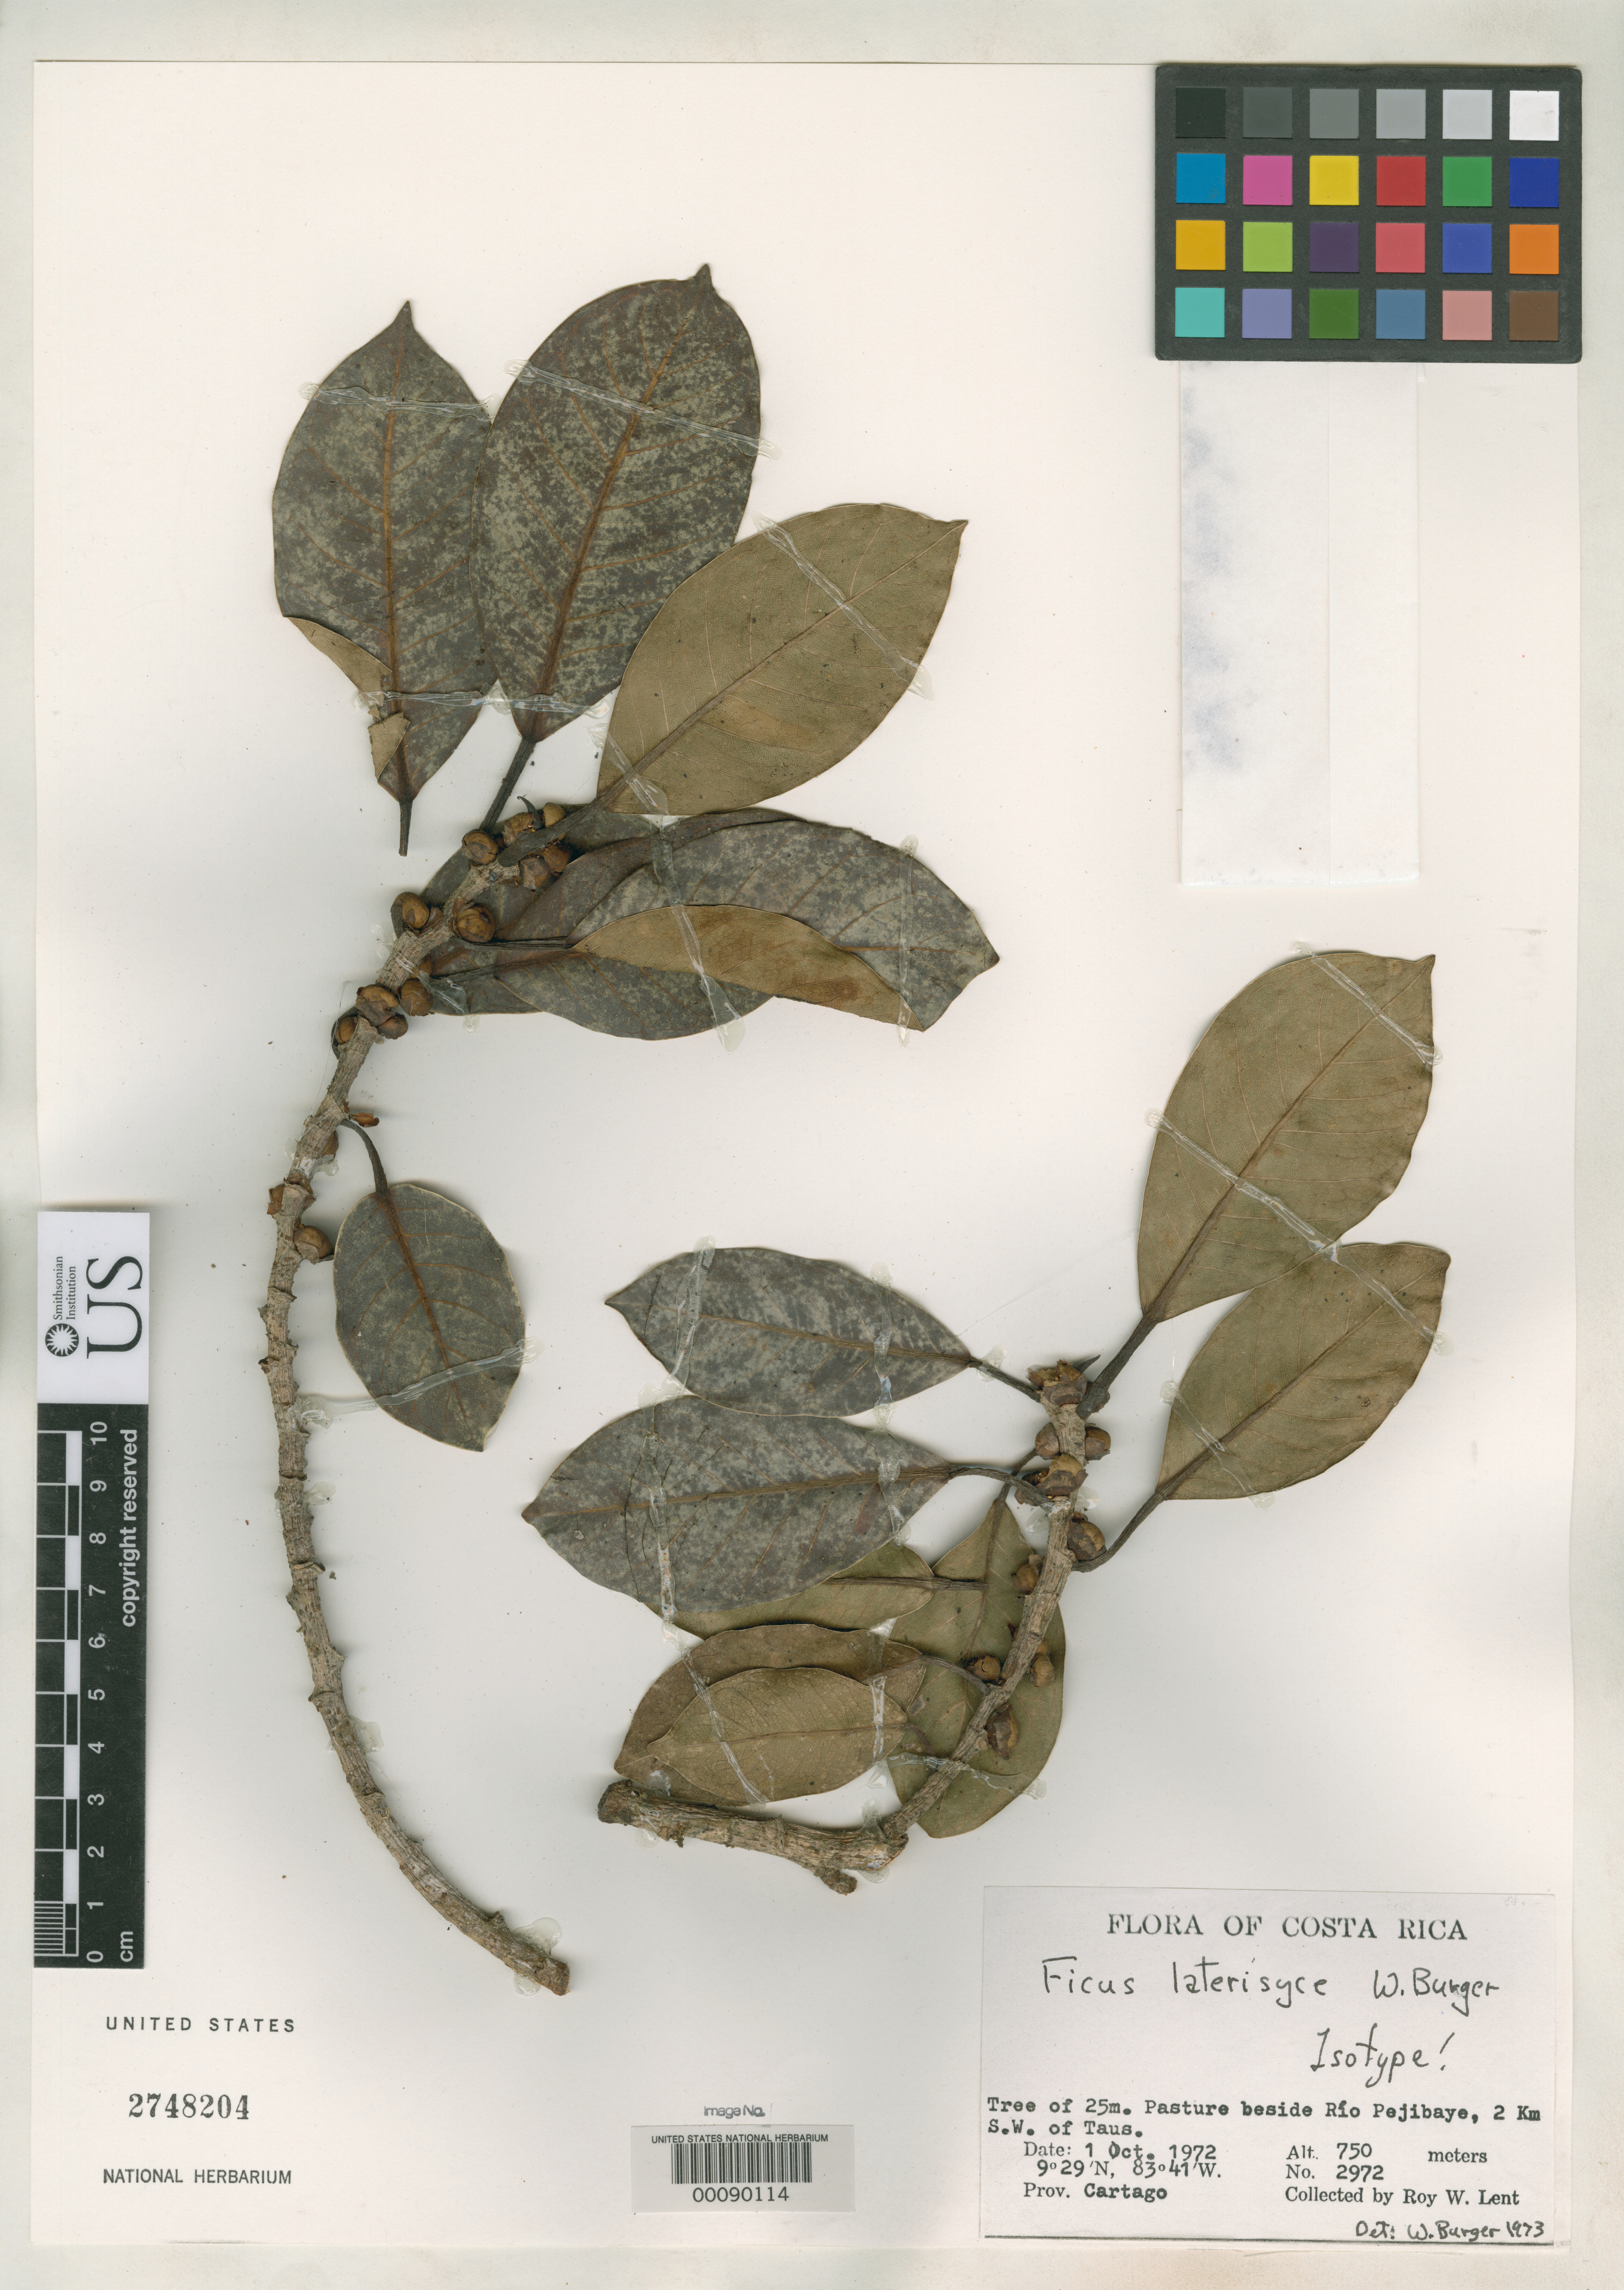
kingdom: Plantae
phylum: Tracheophyta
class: Magnoliopsida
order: Rosales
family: Moraceae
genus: Ficus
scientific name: Ficus laterisyce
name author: W.C. Burger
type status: Isotype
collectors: R. W. Lent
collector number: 2972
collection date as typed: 01 Oct 1972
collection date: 1972-10-01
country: Costa Rica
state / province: Cartago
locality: Rio Pejibaye, 2 km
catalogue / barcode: US 2748204